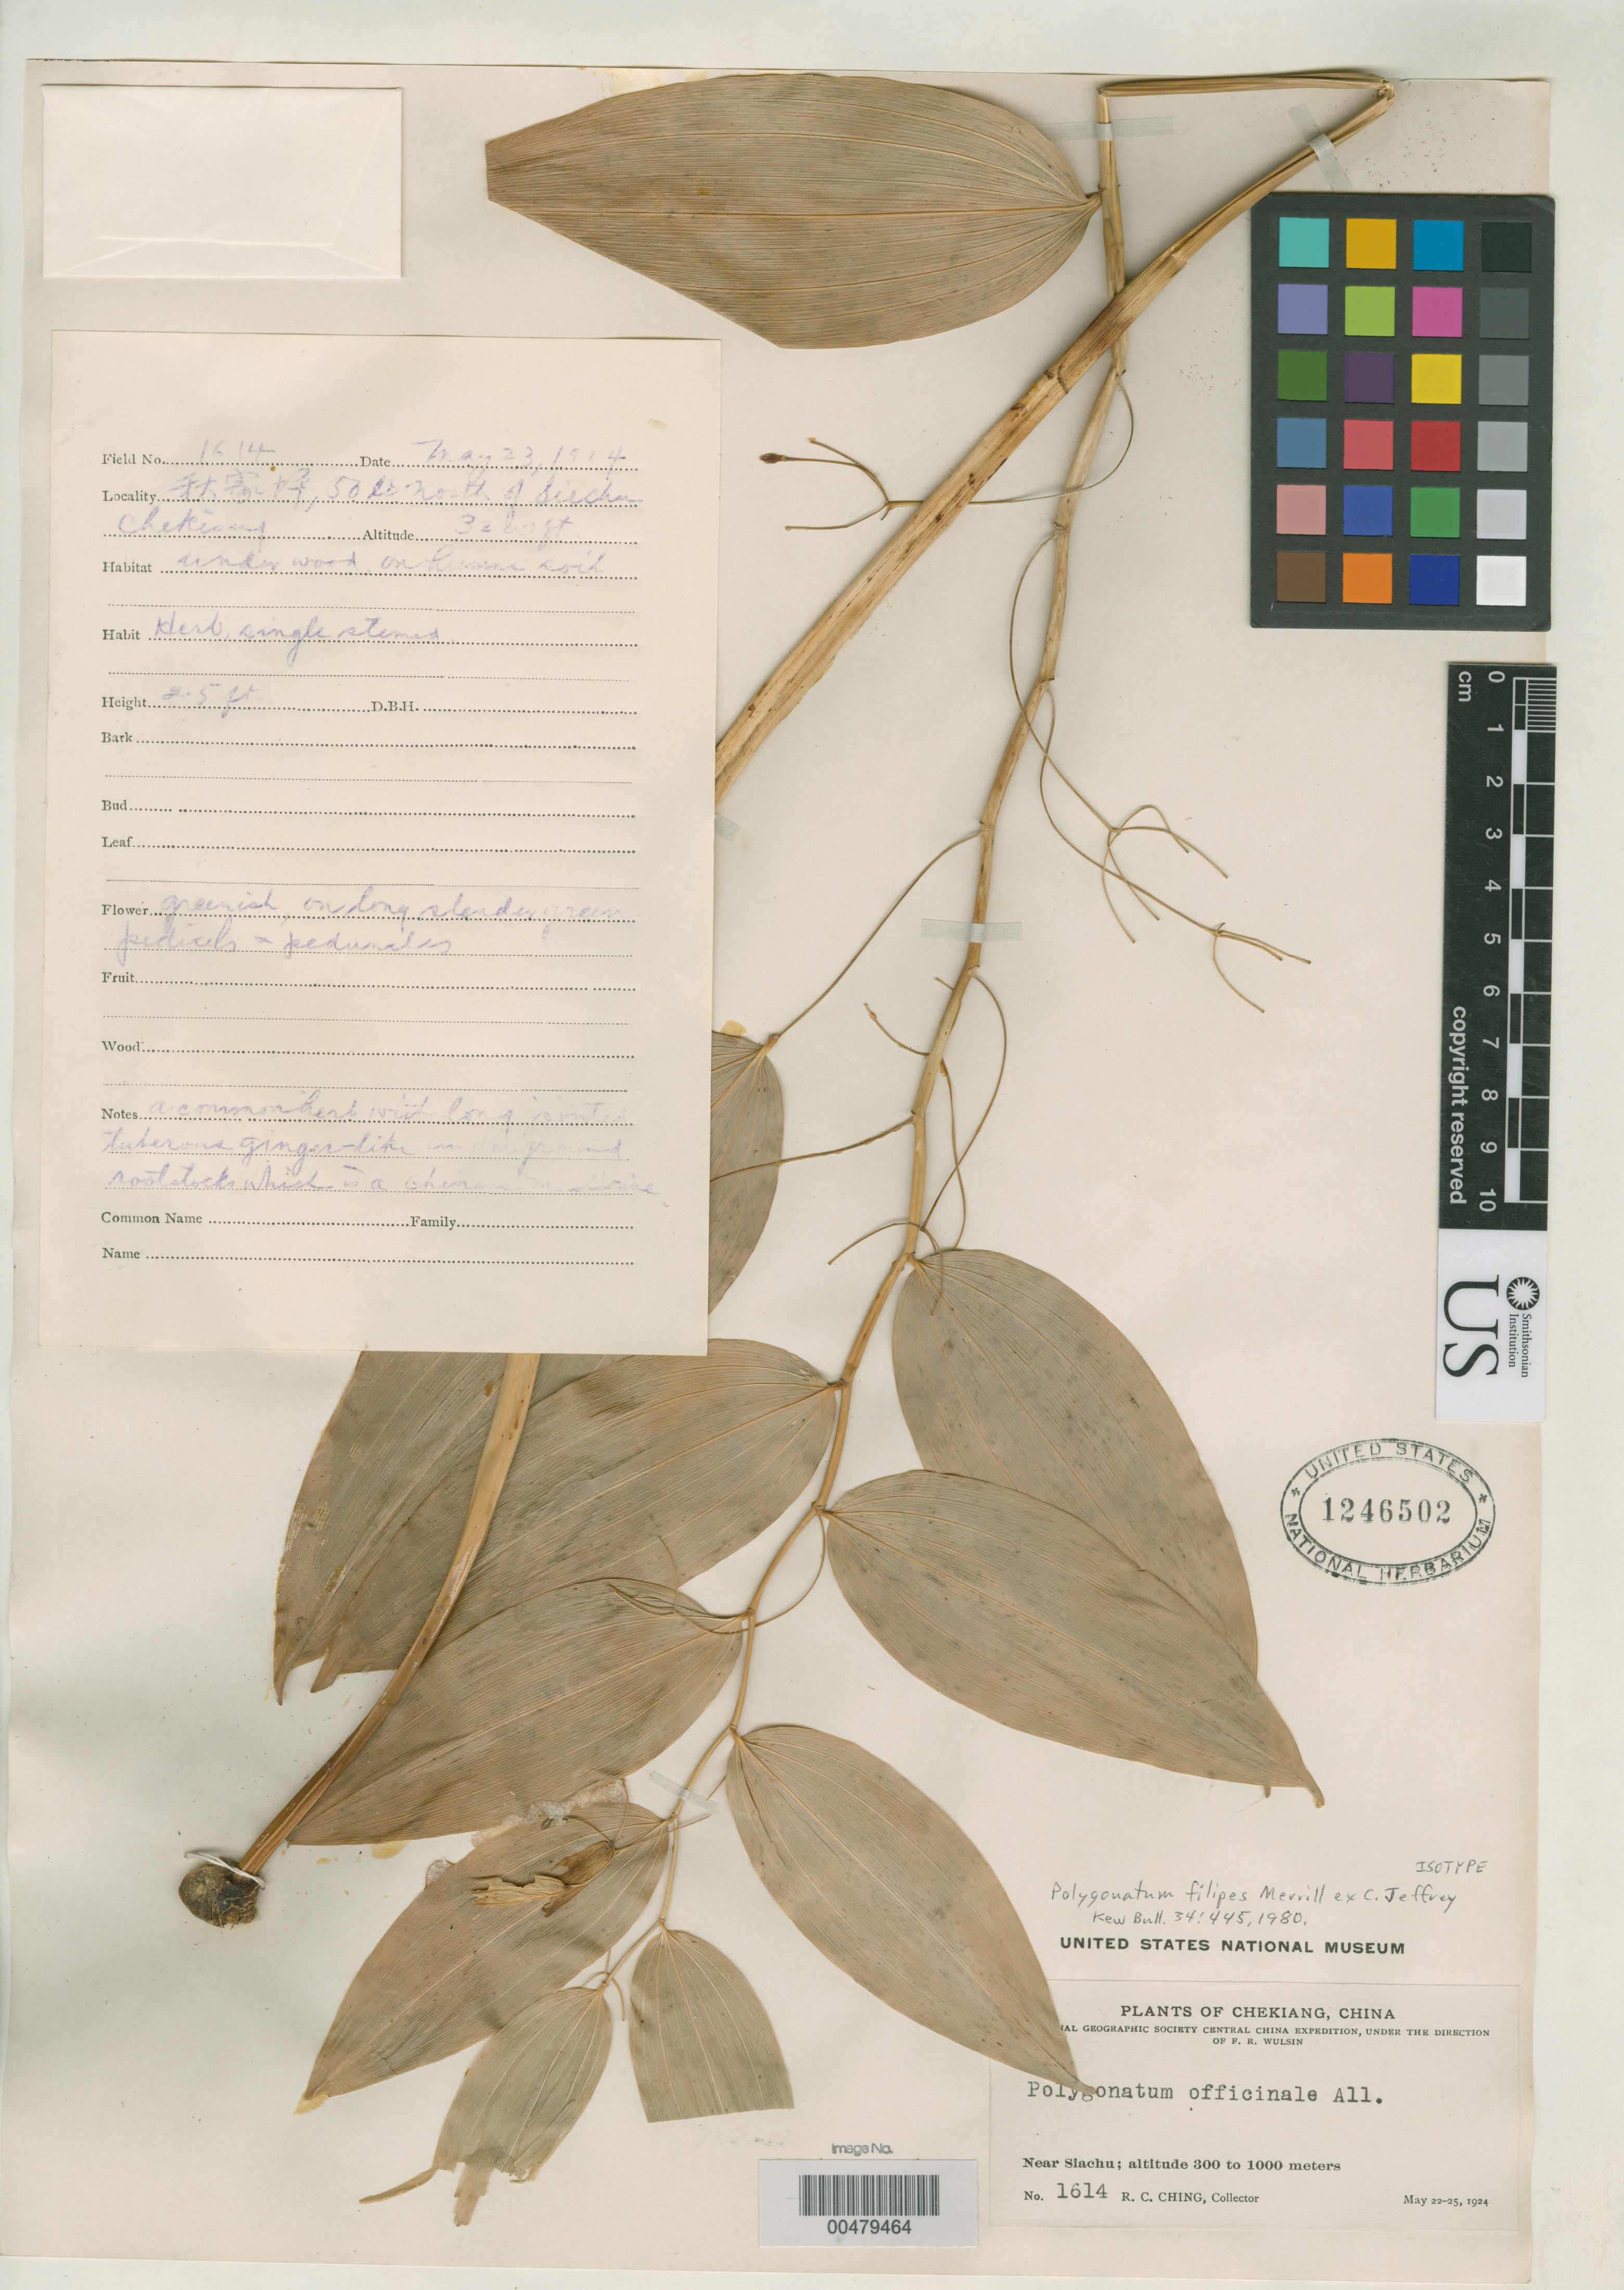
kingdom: Plantae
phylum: Tracheophyta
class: Liliopsida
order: Asparagales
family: Asparagaceae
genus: Polygonatum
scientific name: Polygonatum filipes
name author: Merr. ex C. Jeffrey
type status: Isotype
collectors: R. C. Ching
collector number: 1614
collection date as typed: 22 May 1924 to 25 May 1924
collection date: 1924-05-22/1924-05-25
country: China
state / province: Zhejiang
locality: Near Siachu.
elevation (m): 300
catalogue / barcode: US 1246502